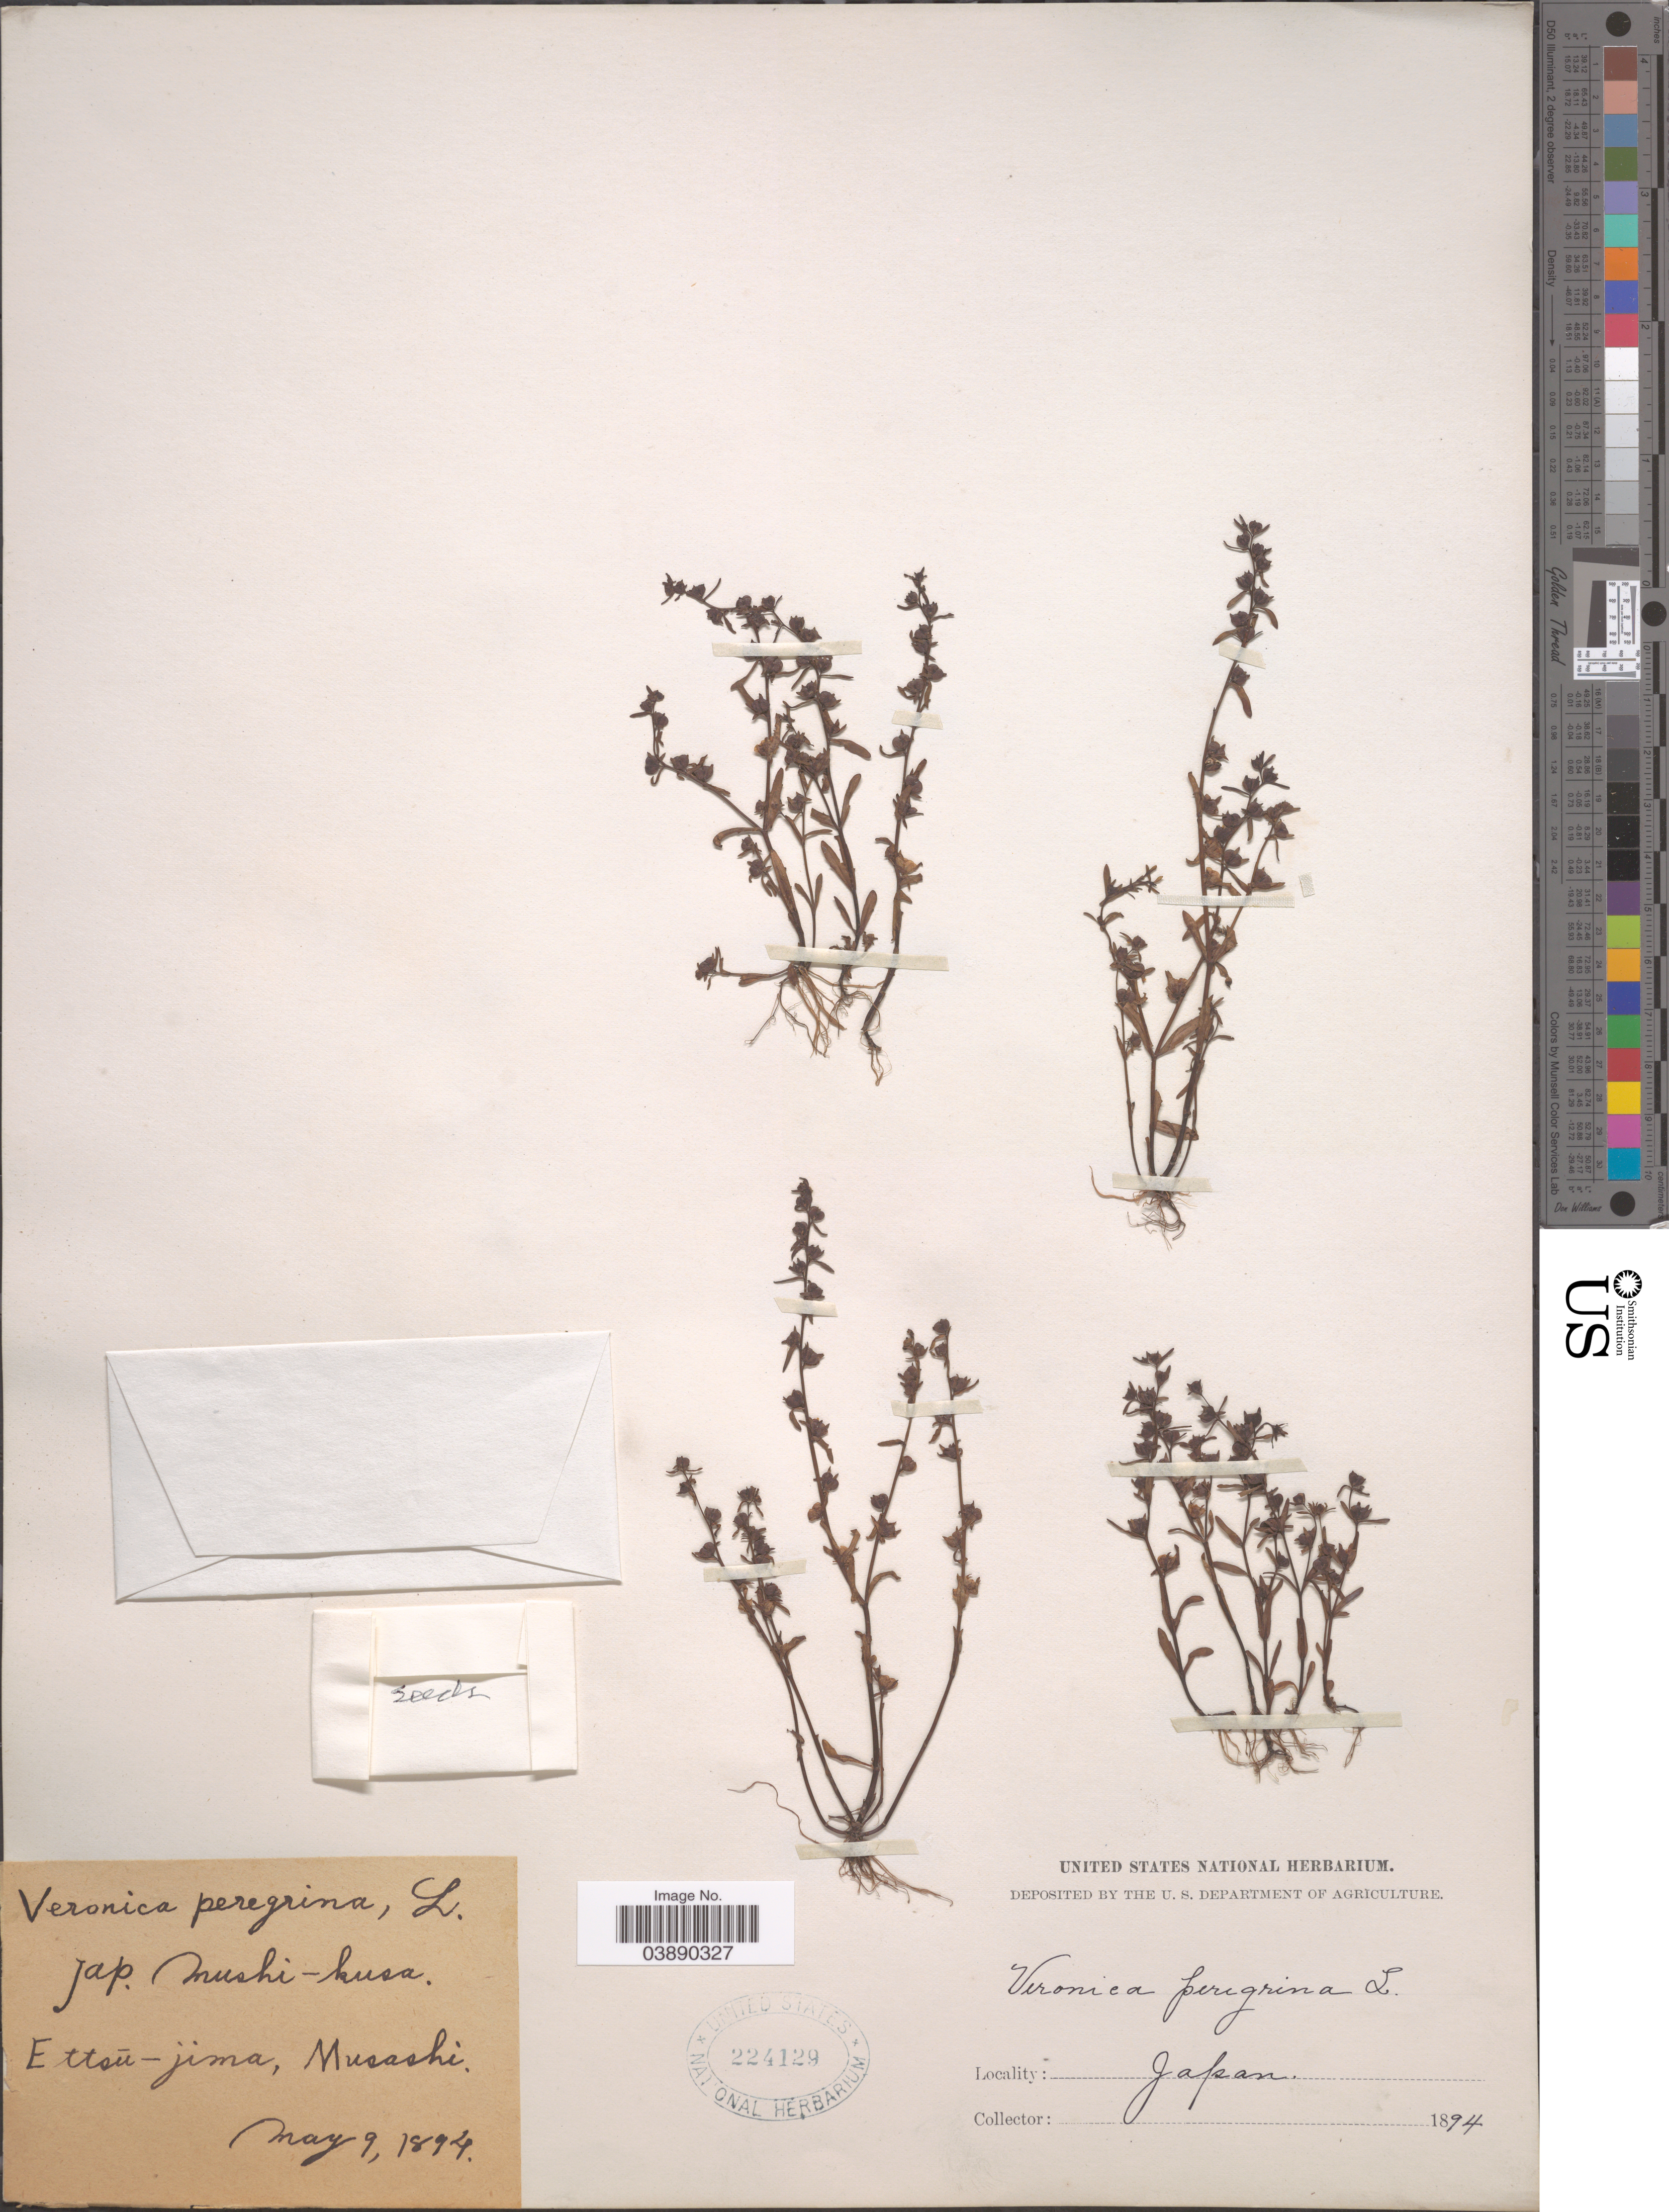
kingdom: Plantae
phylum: Tracheophyta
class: Magnoliopsida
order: Lamiales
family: Plantaginaceae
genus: Veronica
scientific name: Veronica peregrina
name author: L.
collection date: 1894-05-09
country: Japan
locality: Ettsū-jima, Musashi.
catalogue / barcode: US 224129